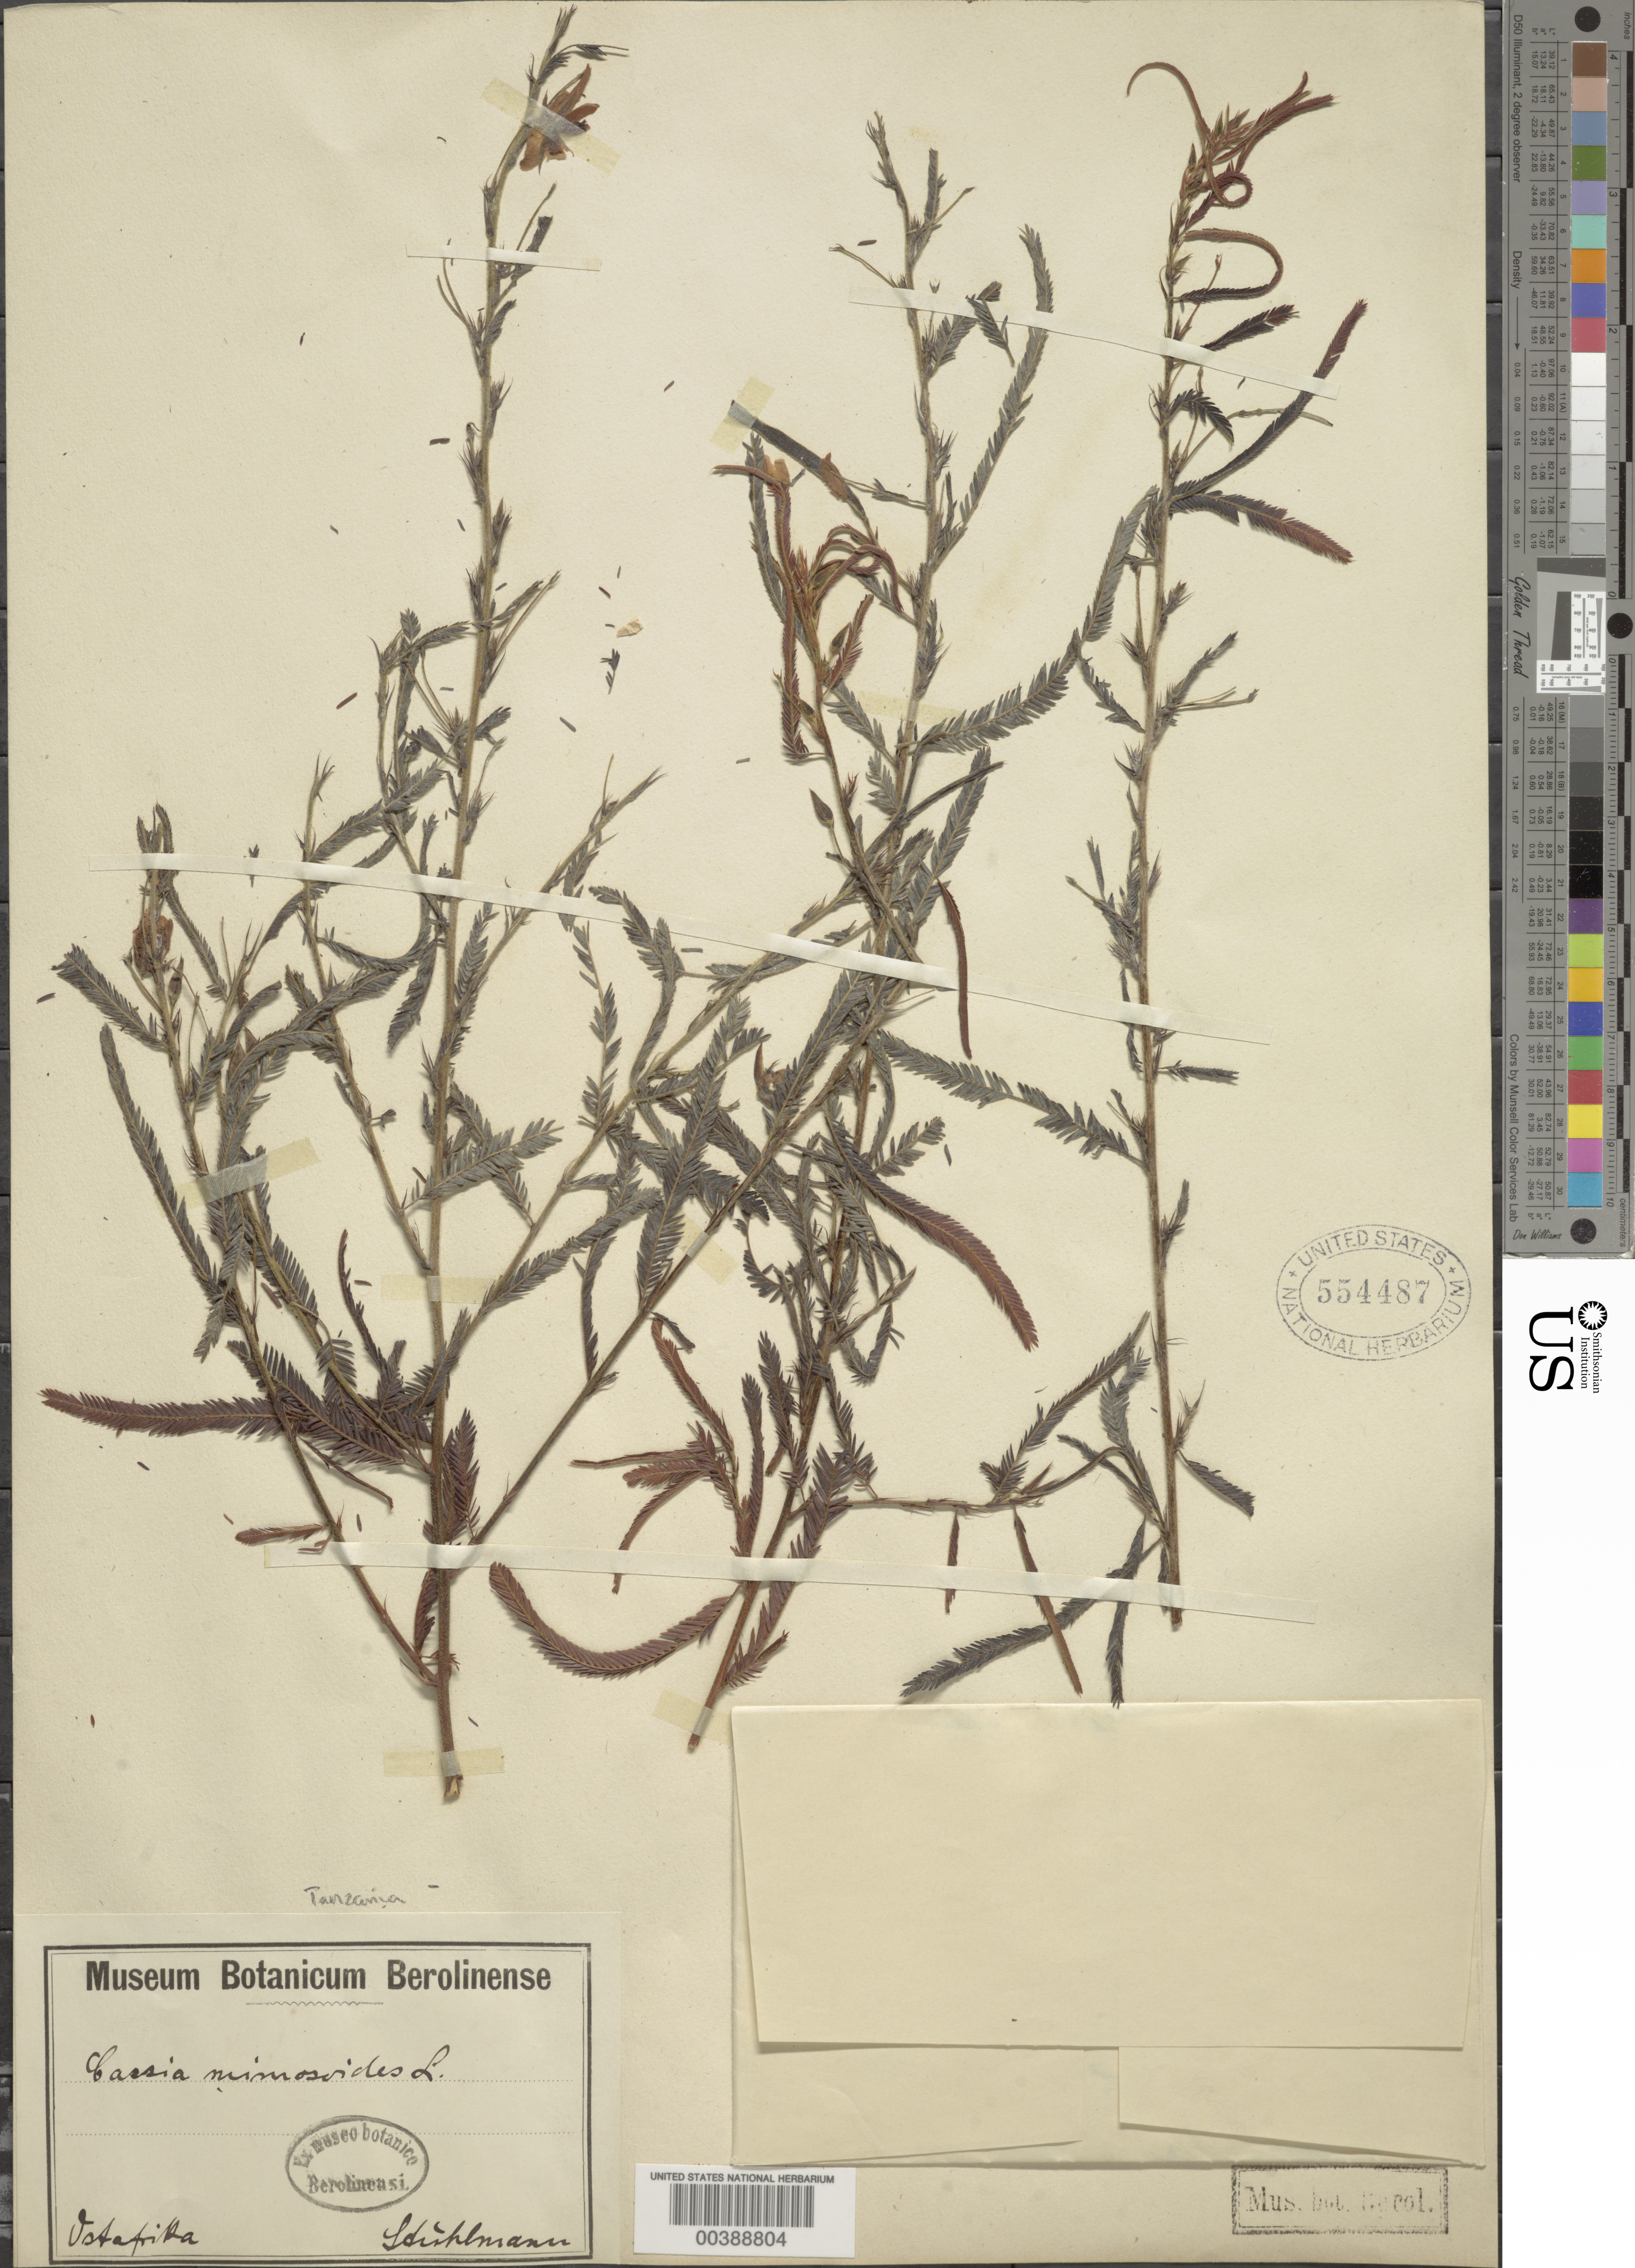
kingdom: Plantae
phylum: Tracheophyta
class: Magnoliopsida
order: Fabales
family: Fabaceae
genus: Chamaecrista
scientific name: Chamaecrista mimosoides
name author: (L.) Greene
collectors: -. Stuhlmann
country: Tanzania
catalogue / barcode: US 554487